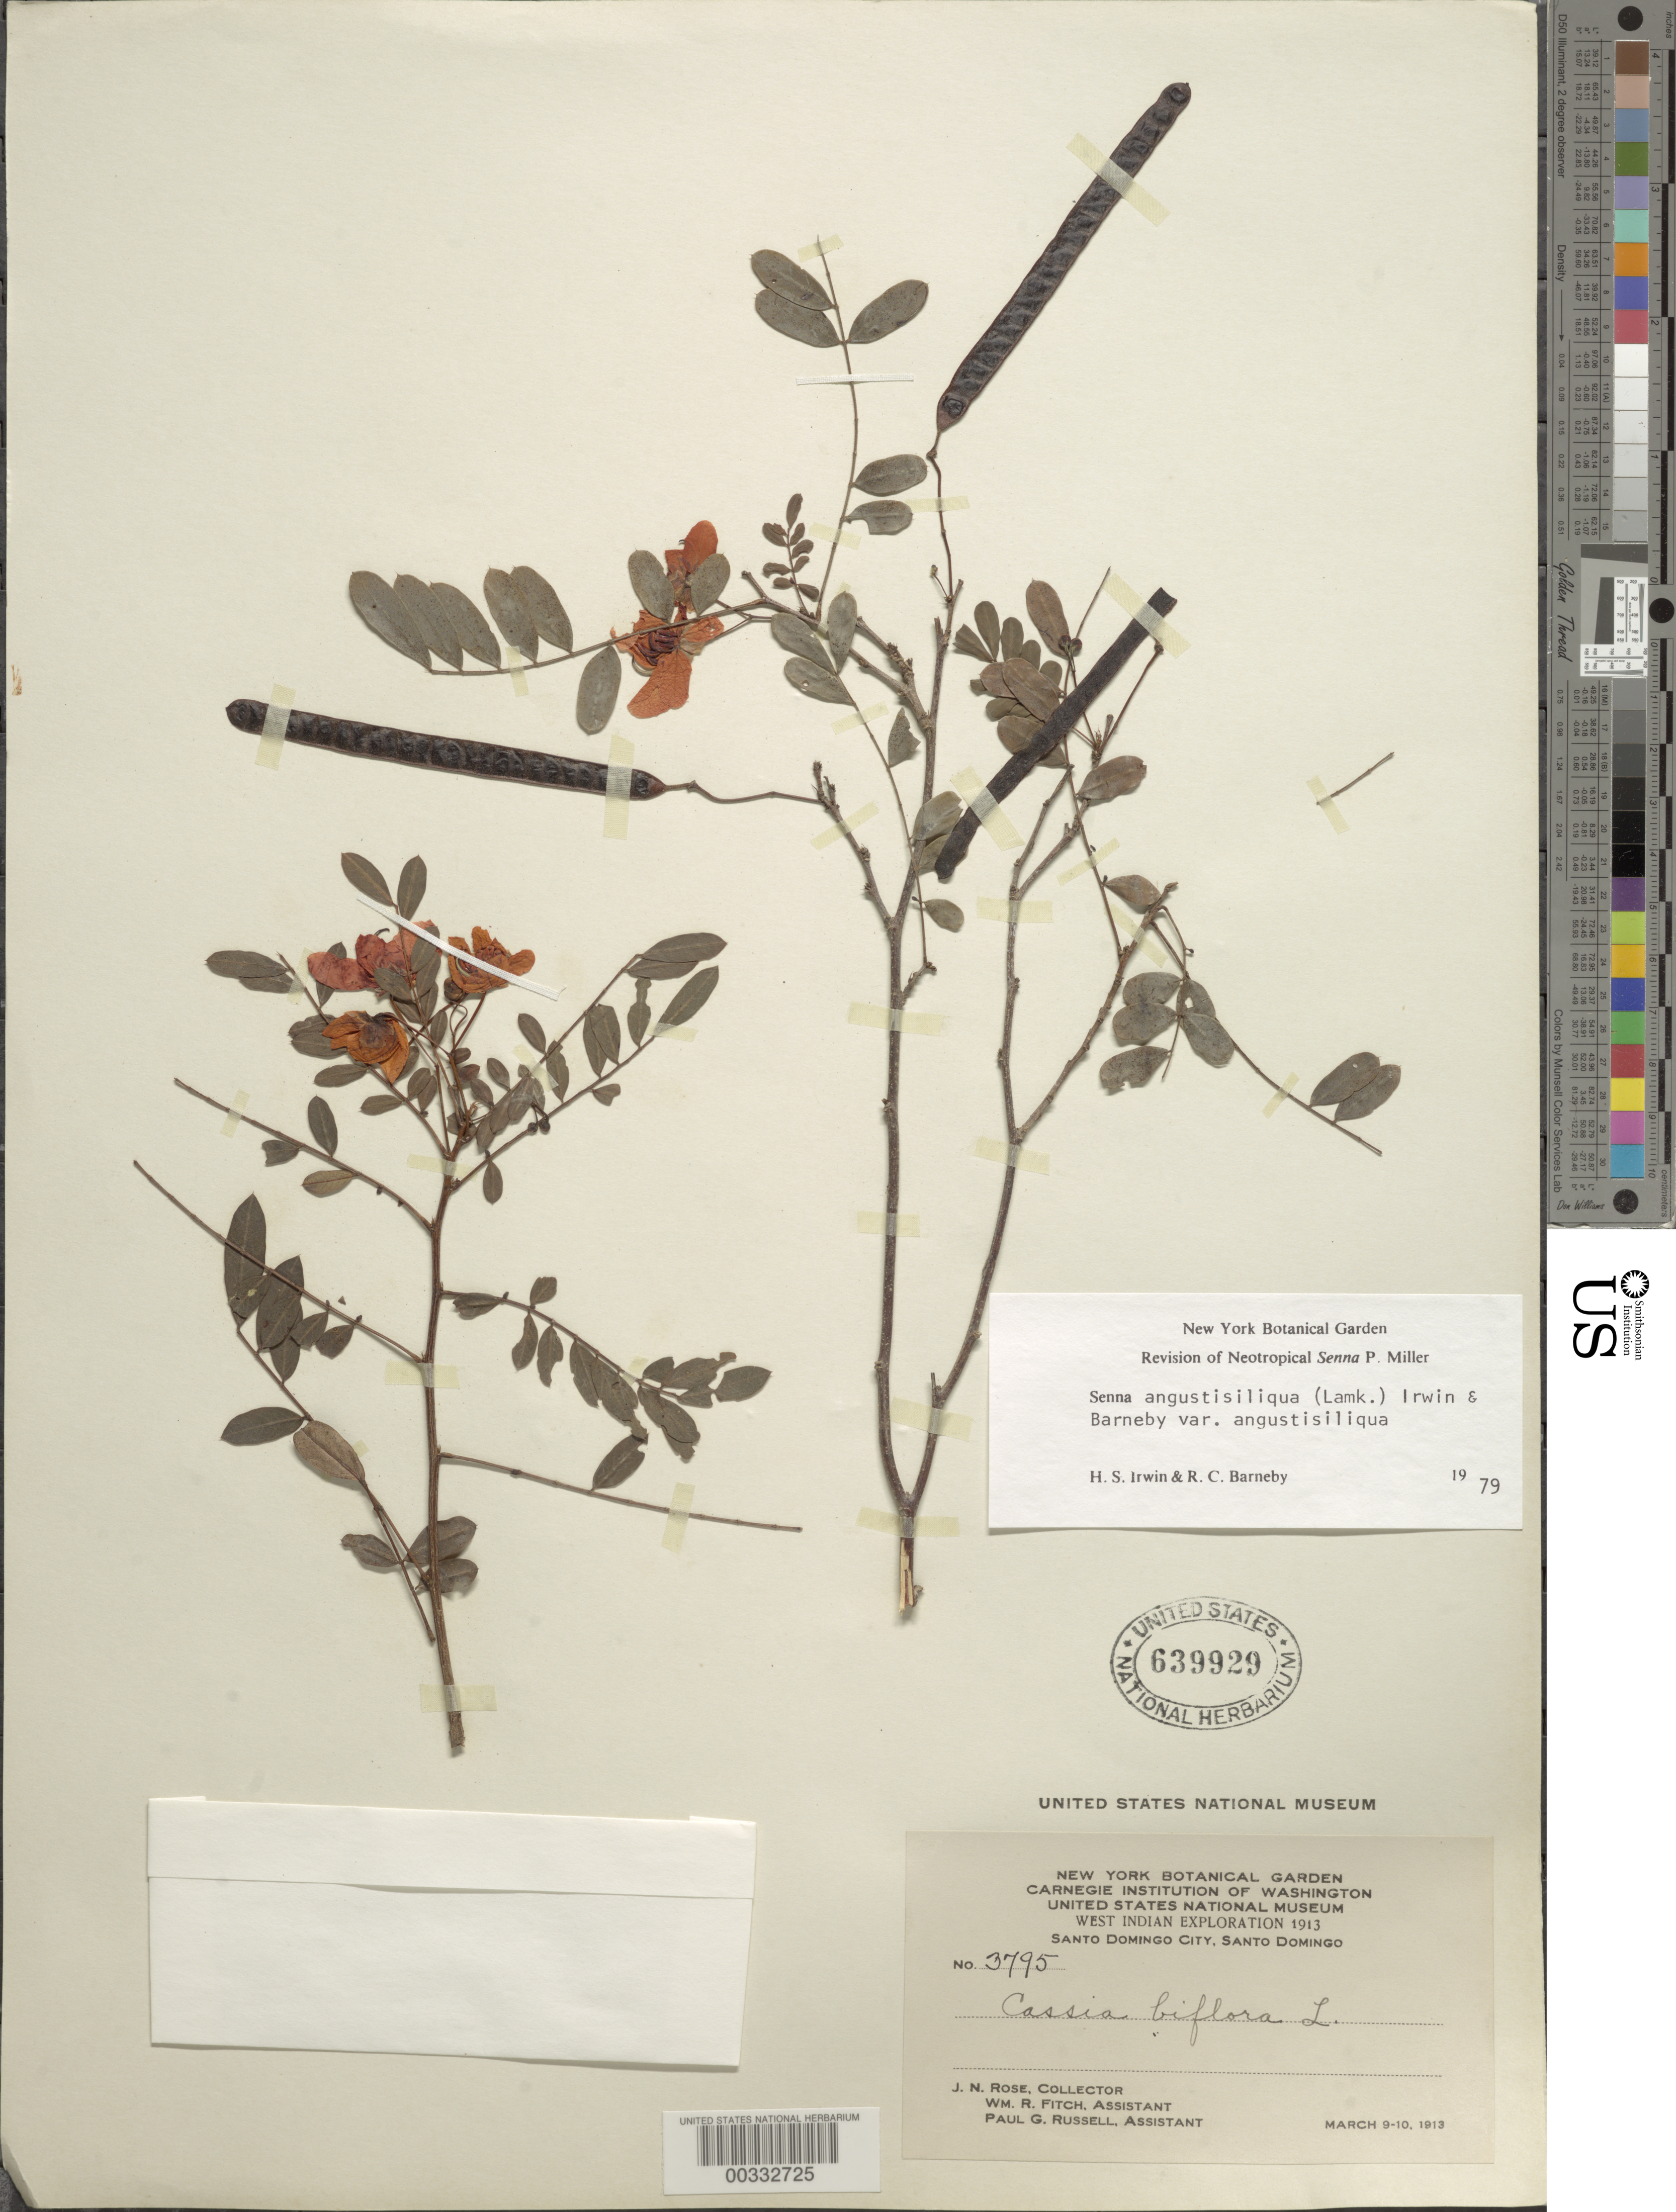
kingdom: Plantae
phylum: Tracheophyta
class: Magnoliopsida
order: Fabales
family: Fabaceae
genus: Senna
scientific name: Senna angustisiliqua var. angustisiliqua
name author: (Lam.) H.S. Irwin & Barneby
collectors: J. N. Rose, W. R. Fitch & P. G. Russell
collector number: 3795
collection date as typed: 09 Mar 1910 to 10 Mar 1910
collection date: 1910-03-09/1910-03-10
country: Dominican Republic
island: Hispaniola Island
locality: Santo domingo city, santo domingo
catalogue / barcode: US 639929